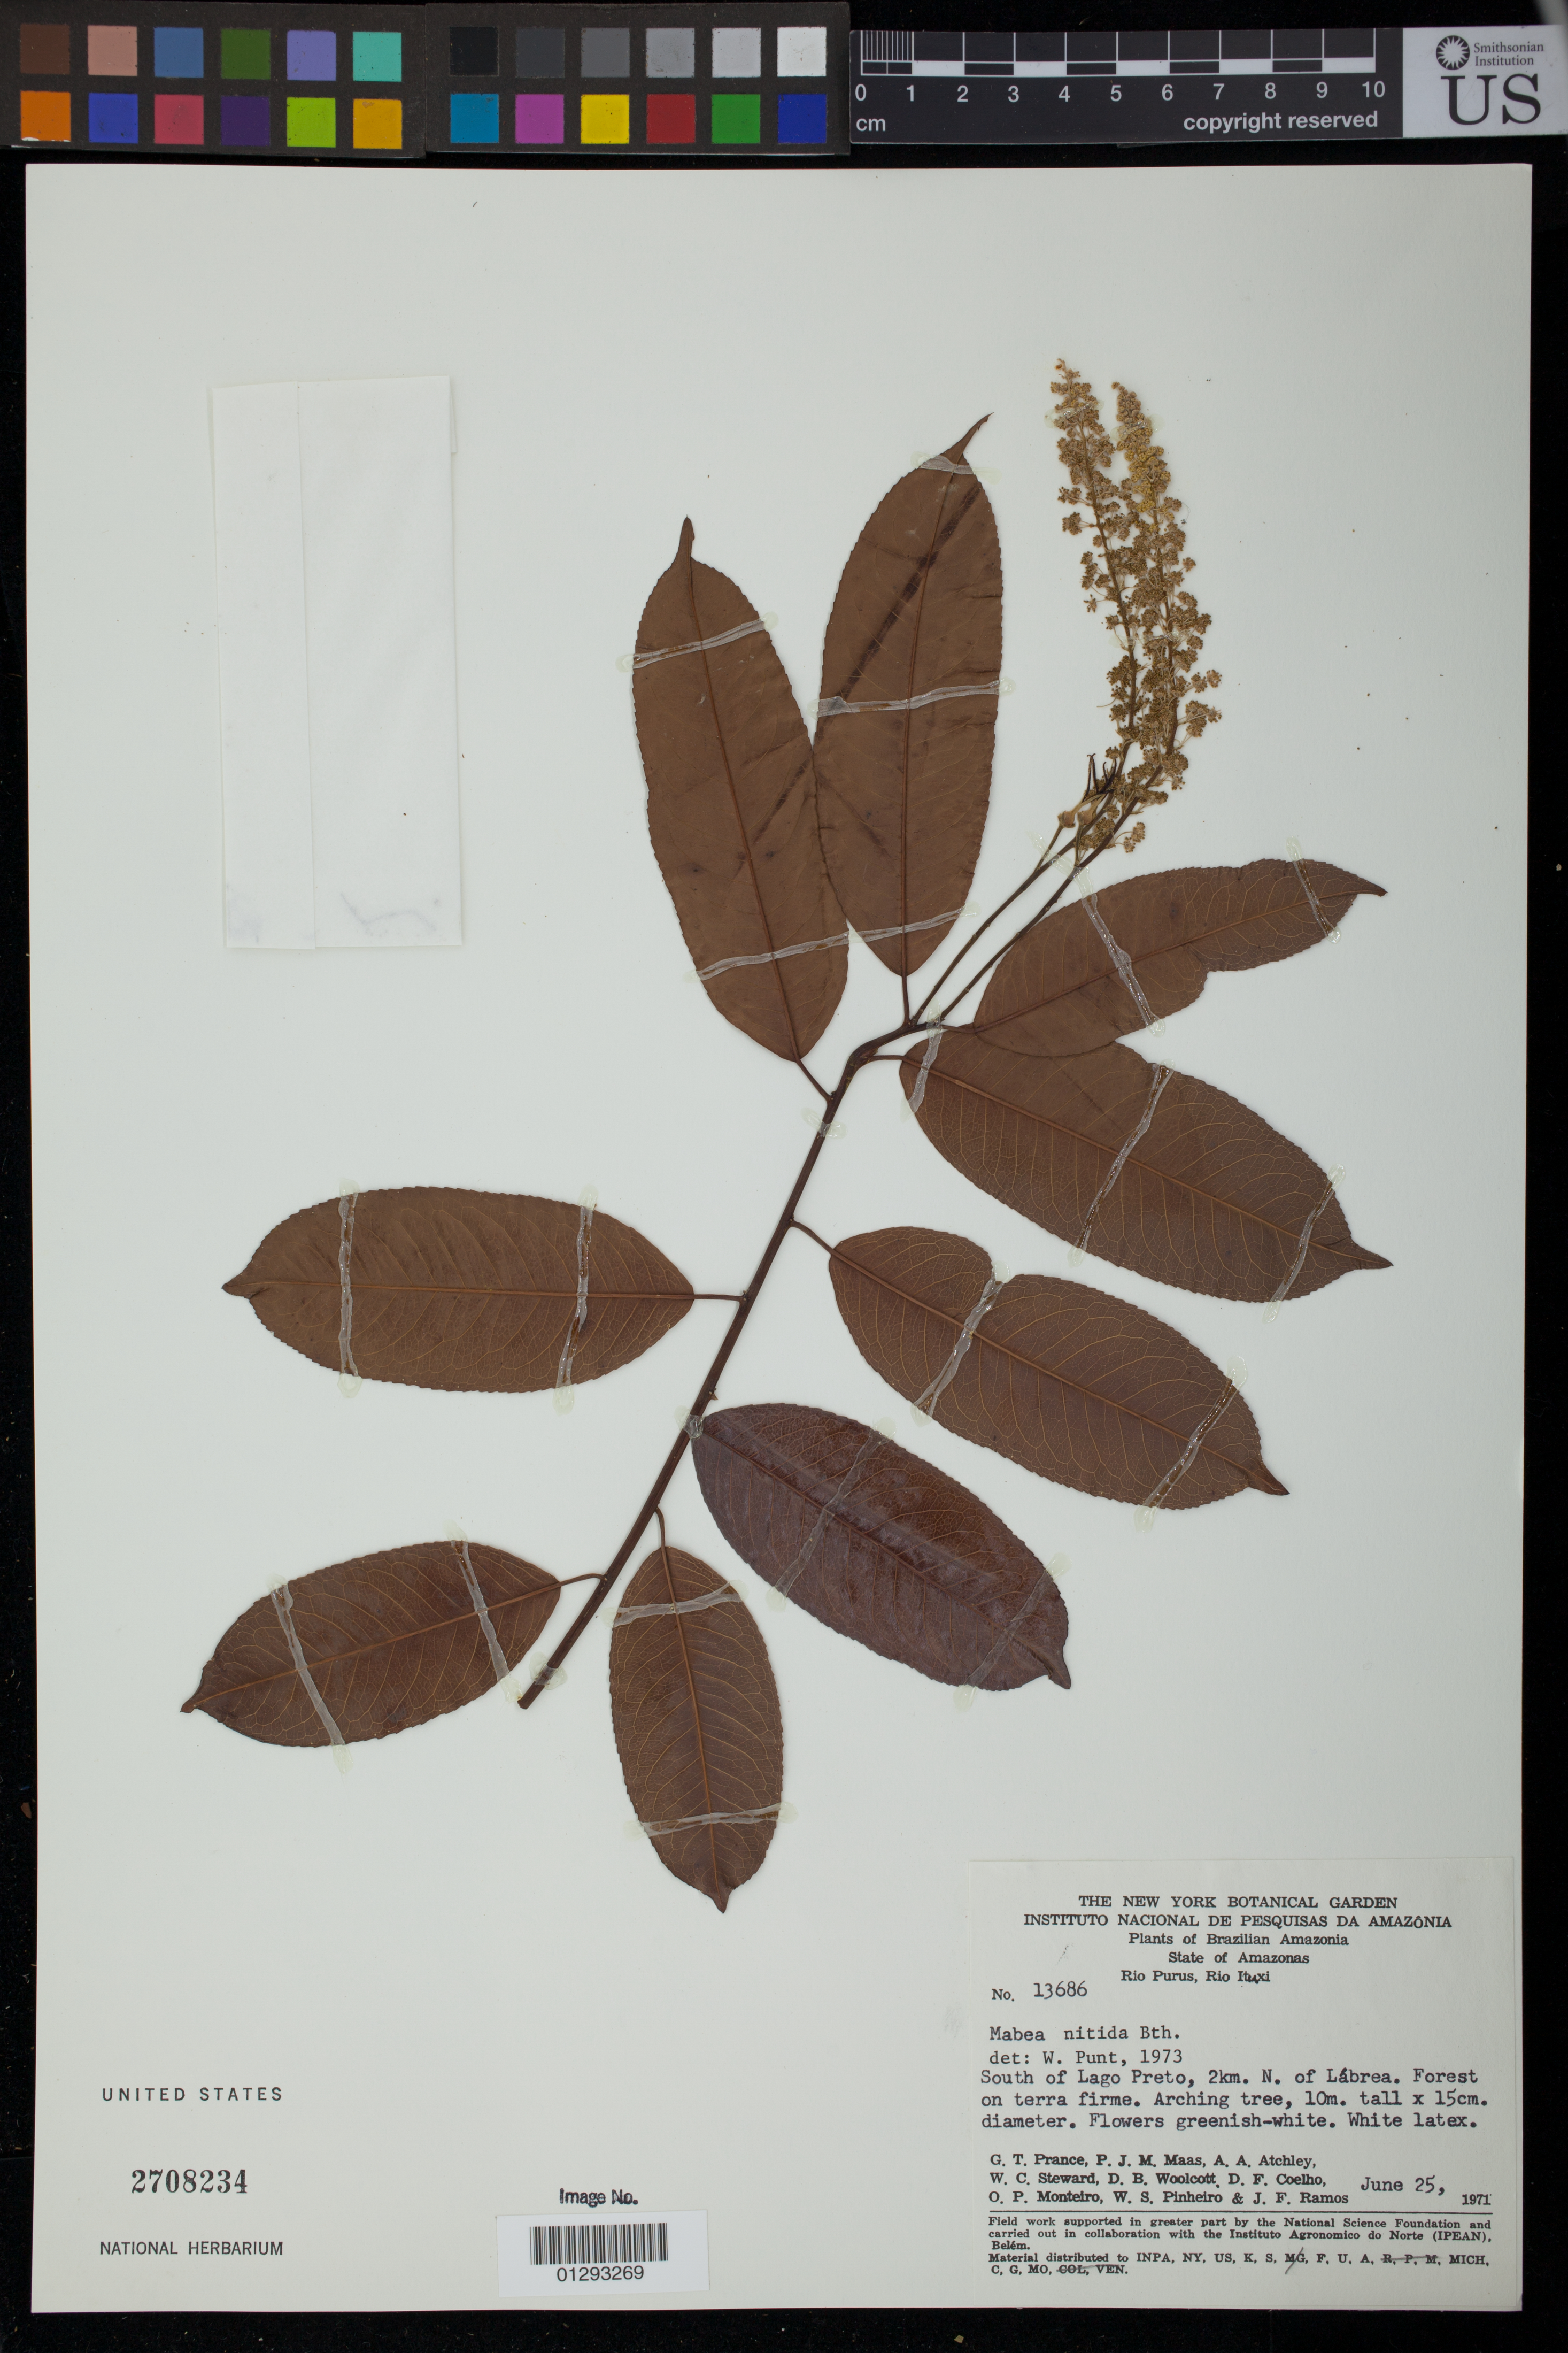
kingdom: Plantae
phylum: Tracheophyta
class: Magnoliopsida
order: Malpighiales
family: Euphorbiaceae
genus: Mabea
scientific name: Mabea nitida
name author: Spruce ex Benth.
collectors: G. T. Prance, P. Maas, A. A. Atchley, W. C. Steward, D. B. Woolcott, D. F. Coêlho, O. P. Monteiro, W. S. Pinheiro & J. F. Ramos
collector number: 13686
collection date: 1971-06-25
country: Brazil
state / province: Amazonas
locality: Rio Purus, Rio Ituxi. South of Lago Preto, 2km. N. of Lábrea.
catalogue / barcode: US 2708234